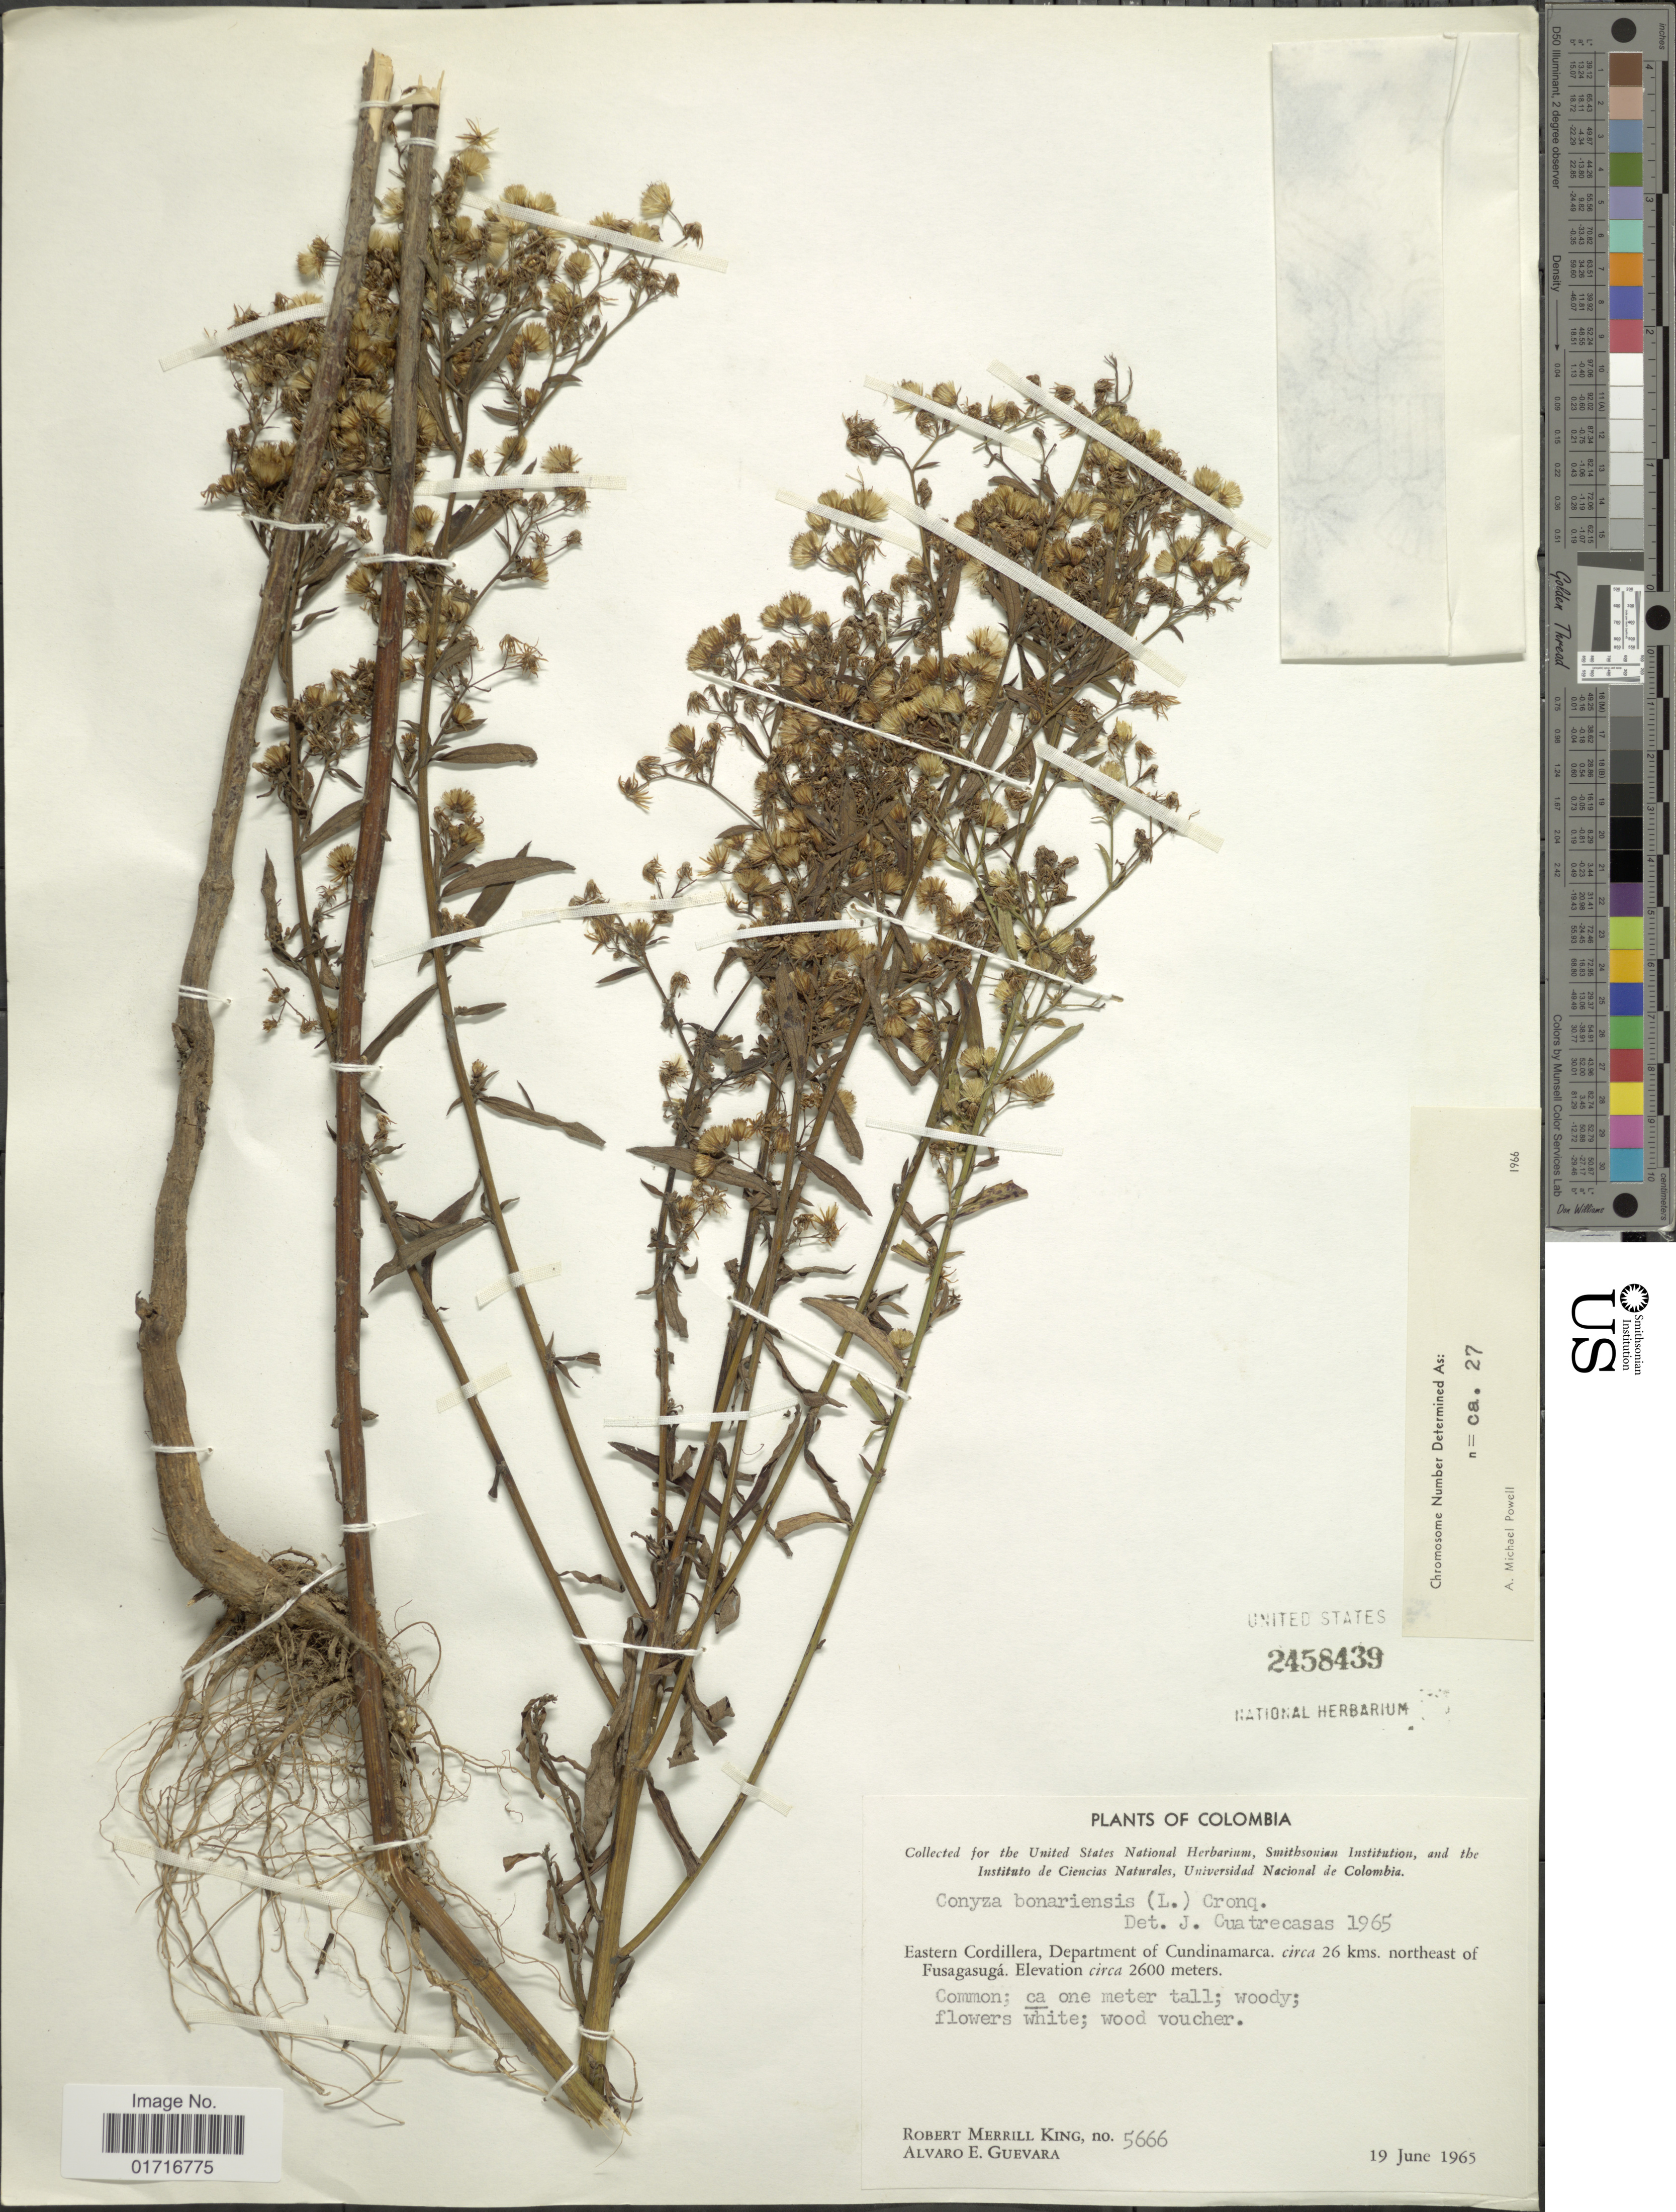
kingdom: Plantae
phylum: Tracheophyta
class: Magnoliopsida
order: Asterales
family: Asteraceae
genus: Conyza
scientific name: Conyza bonariensis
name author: (L.) Cronq.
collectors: R. M. King & A. E. Guevara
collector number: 5666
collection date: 1965-06-19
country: Colombia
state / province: Cundinamarca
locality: Eastern Cordillera, Department of Cundinamarca, circa 26 kms. northeast of Fusagasuga.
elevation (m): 2600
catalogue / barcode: US 2458439